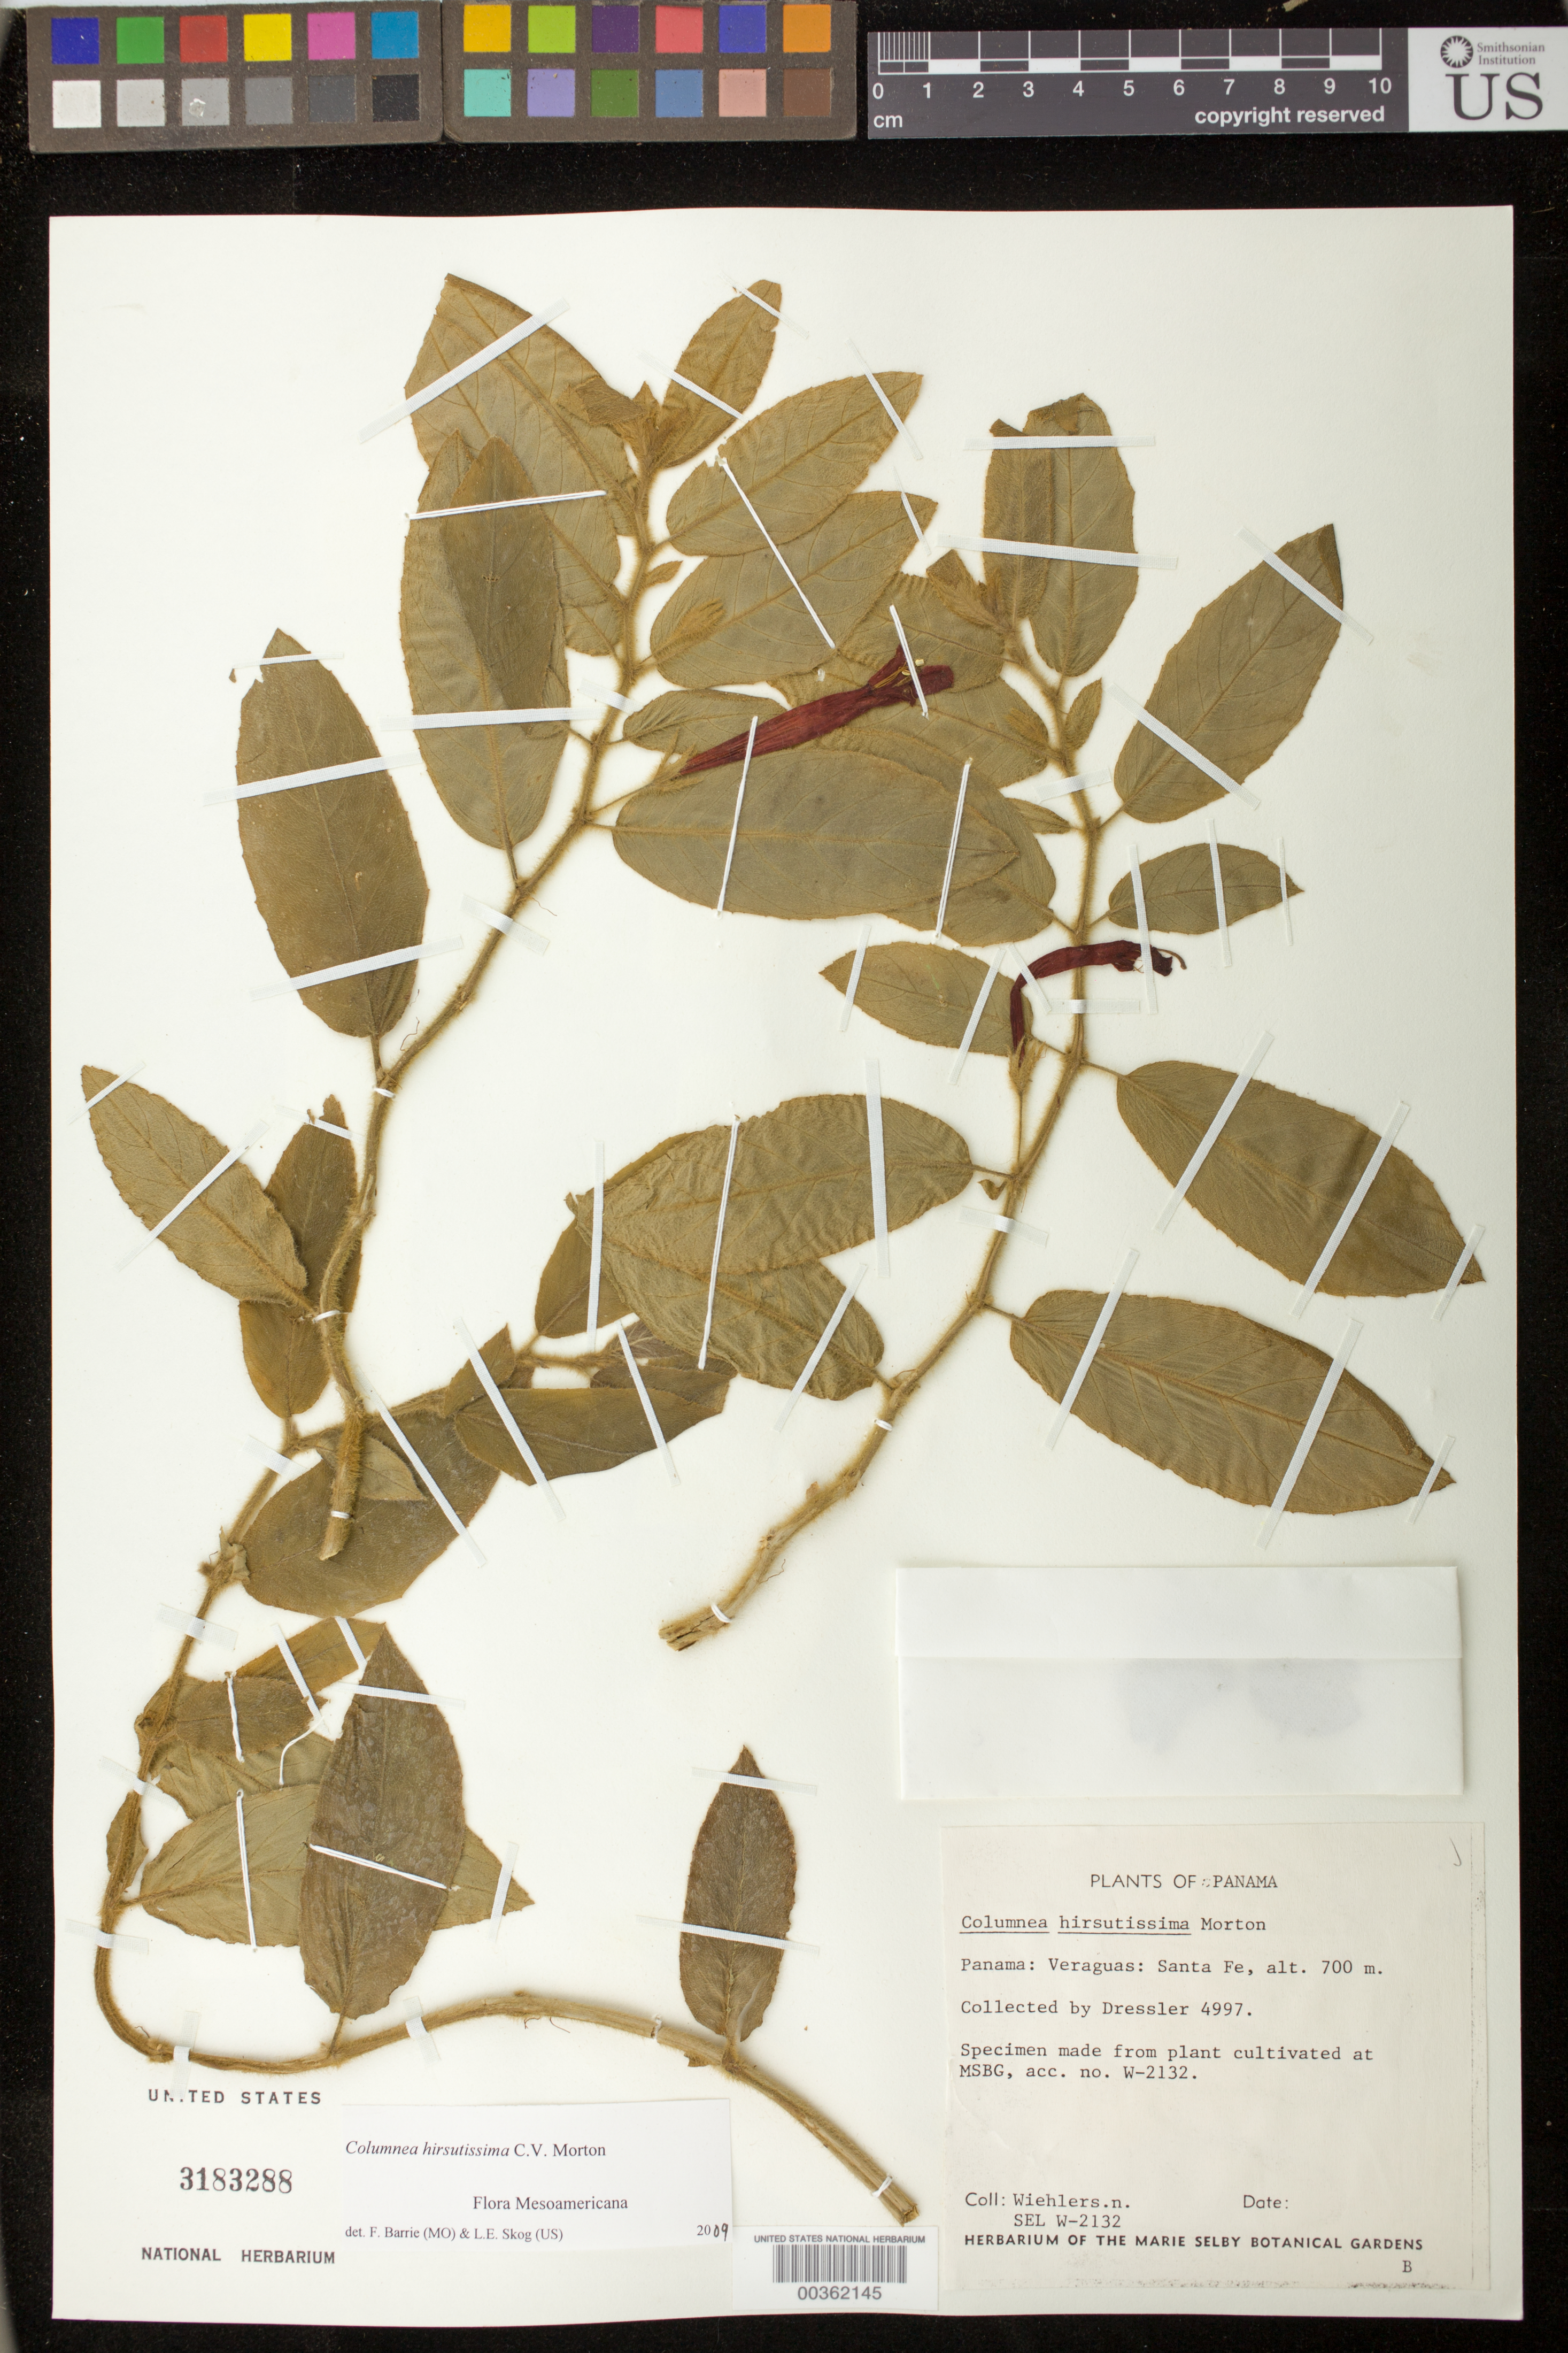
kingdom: Plantae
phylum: Tracheophyta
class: Magnoliopsida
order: Lamiales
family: Gesneriaceae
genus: Columnea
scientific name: Columnea hirsutissima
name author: C.V. Morton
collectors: H. J. Wiehler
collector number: s.n. [W-2132]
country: United States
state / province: Florida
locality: Cultivated at Marie Selby Botanical Gardens greenhouses.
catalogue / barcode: US 3183288